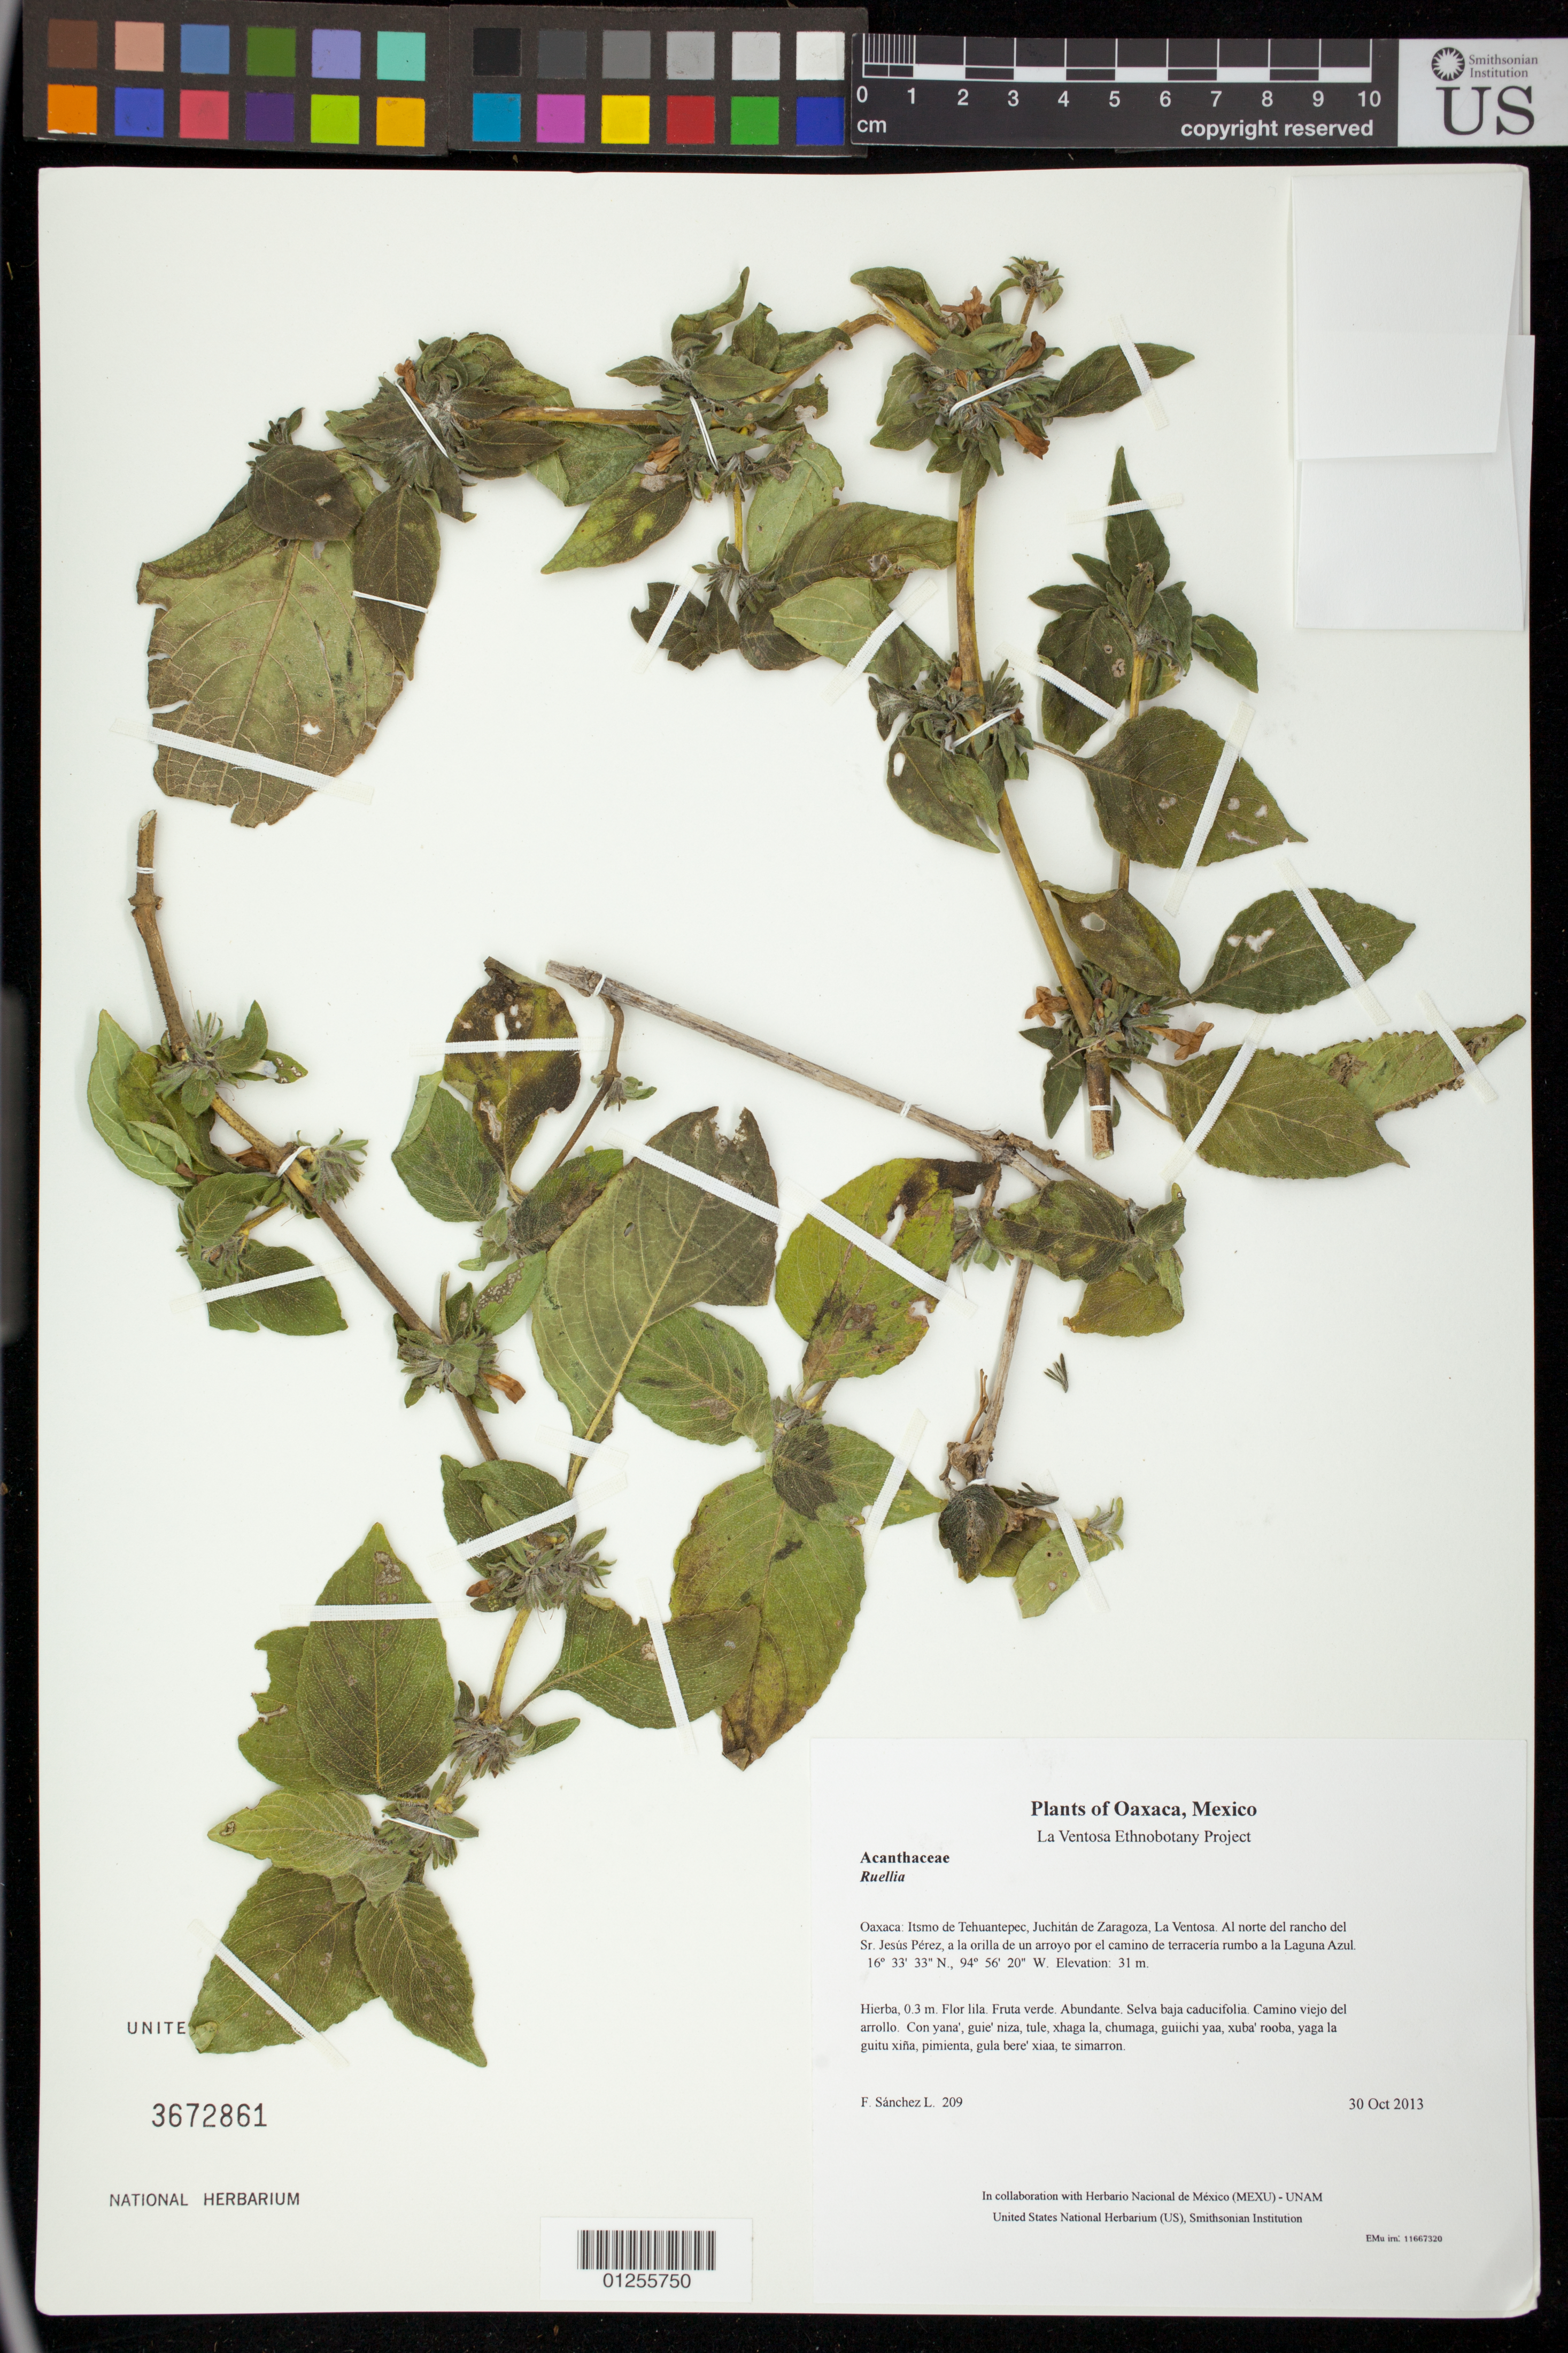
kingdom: Plantae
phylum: Tracheophyta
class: Magnoliopsida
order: Lamiales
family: Acanthaceae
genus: Ruellia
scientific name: Ruellia inundata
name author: Kunth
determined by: Reyes García, A.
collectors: F. Sánchez L.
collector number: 209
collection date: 2013-10-30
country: Mexico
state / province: Oaxaca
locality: Itsmo de Tehuantepec, Juchitán de Zaragoza, La Ventosa. Al norte del rancho del Sr. Jesús Pérez, a la orilla de un arroyo por el camino de terracería rumbo a la Laguna Azul.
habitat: Selva baja caducifolia. Camino viejo del arrollo.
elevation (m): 31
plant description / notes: MEXU, US; Guixi bandaga. 0.3 m. Guie' lila. Cuaananaxhi naga'. Stale.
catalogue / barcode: US 3672861